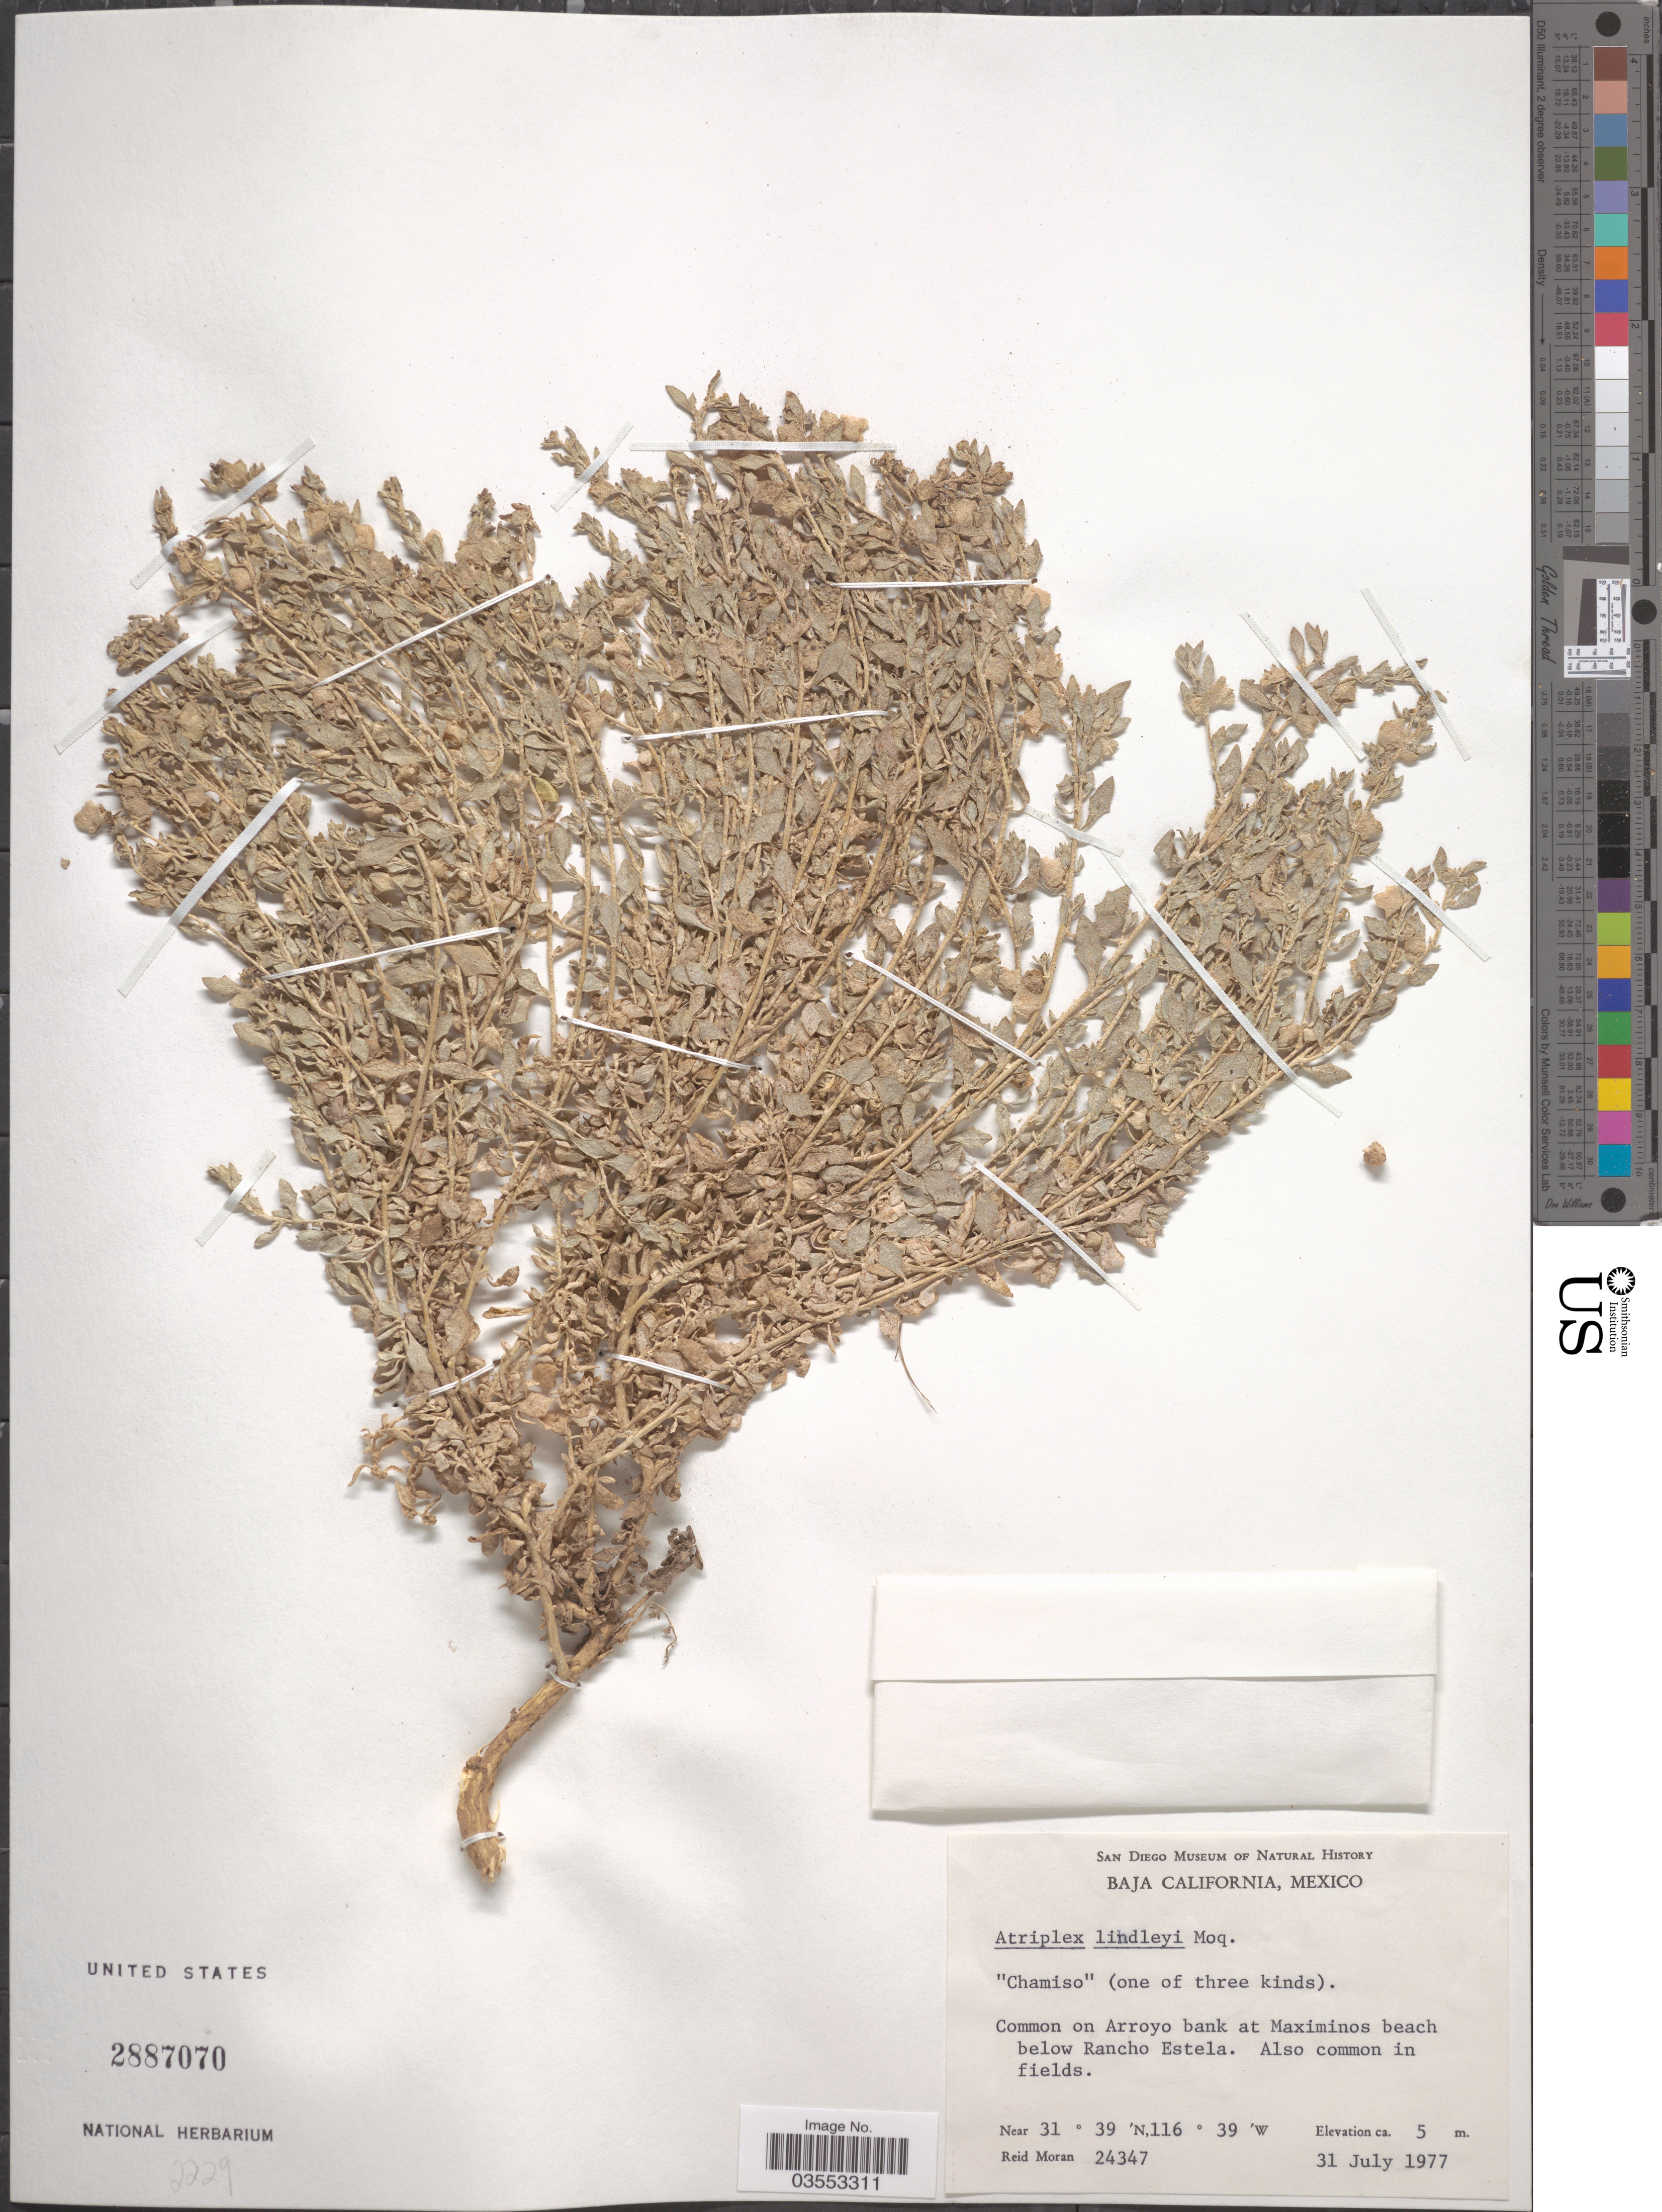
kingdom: Plantae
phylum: Tracheophyta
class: Magnoliopsida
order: Caryophyllales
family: Amaranthaceae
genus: Atriplex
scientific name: Atriplex lindleyi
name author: Moq.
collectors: R. Moran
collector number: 24347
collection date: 1977-07-31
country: Mexico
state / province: Baja California Norte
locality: Common on Arroyo bank at Maximinos beach below Rancho Estela.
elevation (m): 5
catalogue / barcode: US 2887070